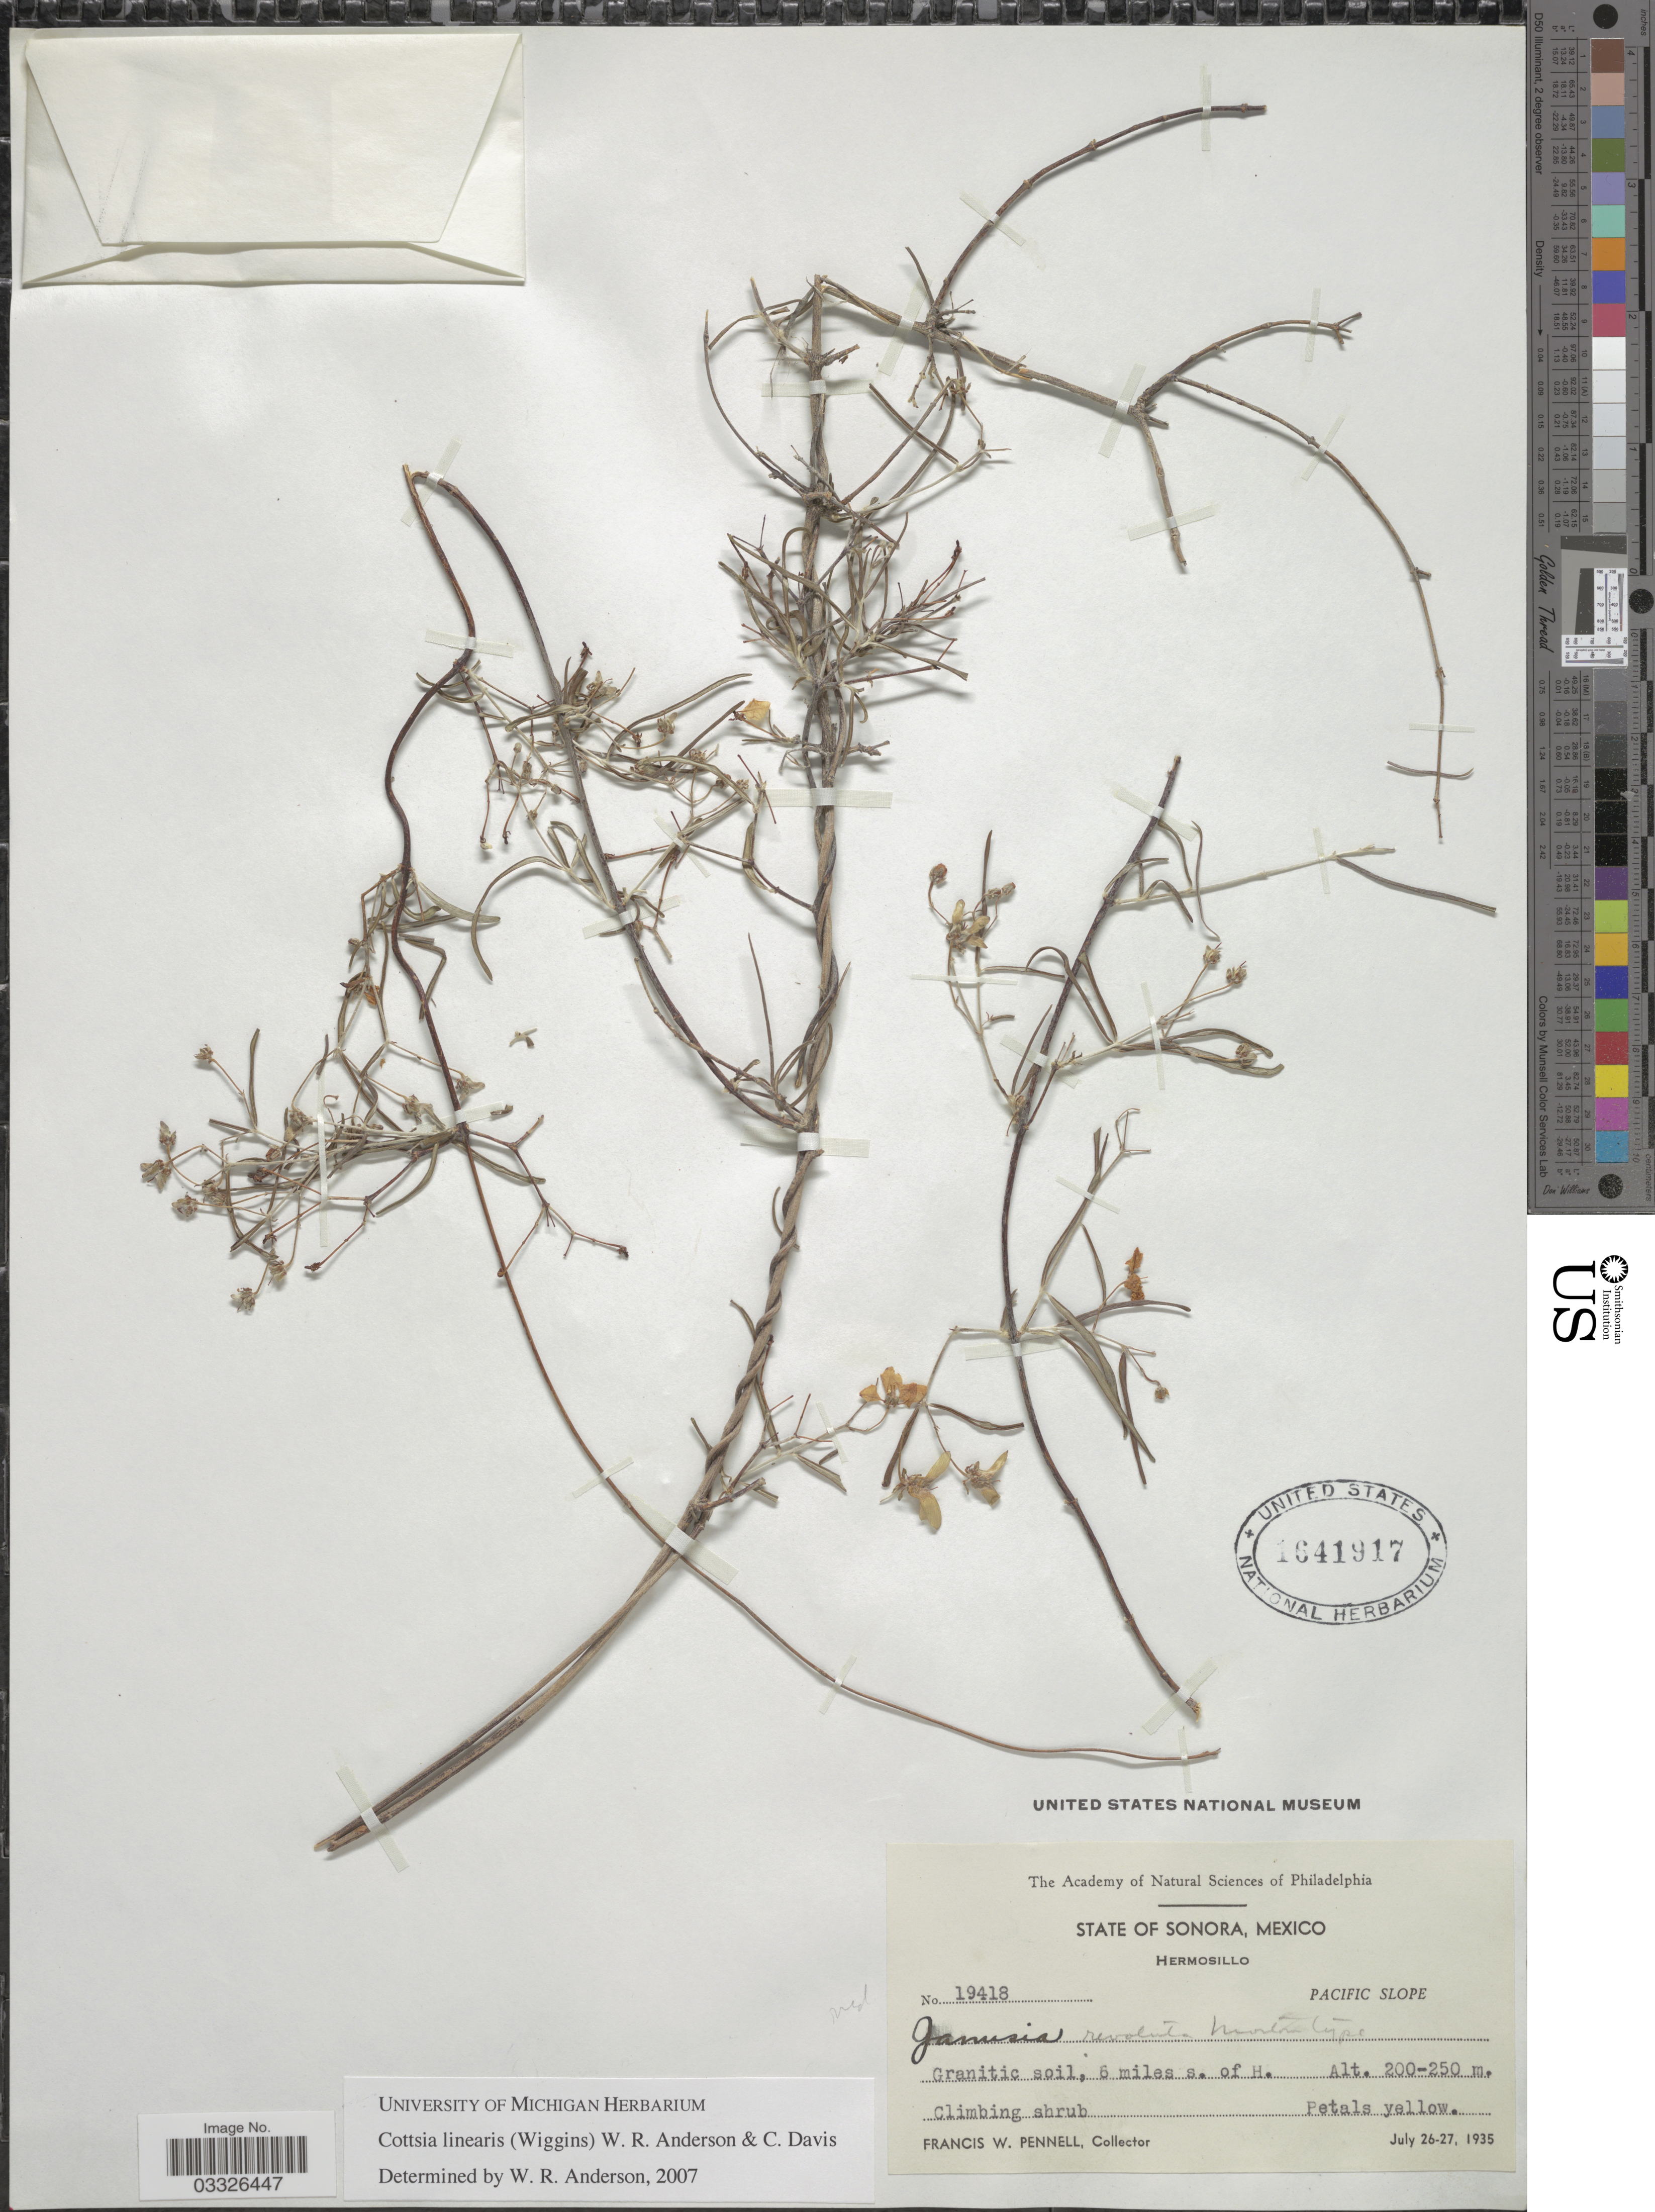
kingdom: Plantae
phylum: Tracheophyta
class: Magnoliopsida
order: Malpighiales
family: Malpighiaceae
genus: Cottsia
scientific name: Cottsia linearis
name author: (Wiggins) W.R. Anderson & C. Davis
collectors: F. W. Pennell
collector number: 19418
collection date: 1935-07-26/1935-07-27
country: Mexico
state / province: Sonora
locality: Hermosillo. Pacific Slope. 6 miles s. of H.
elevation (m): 200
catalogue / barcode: US 1641917